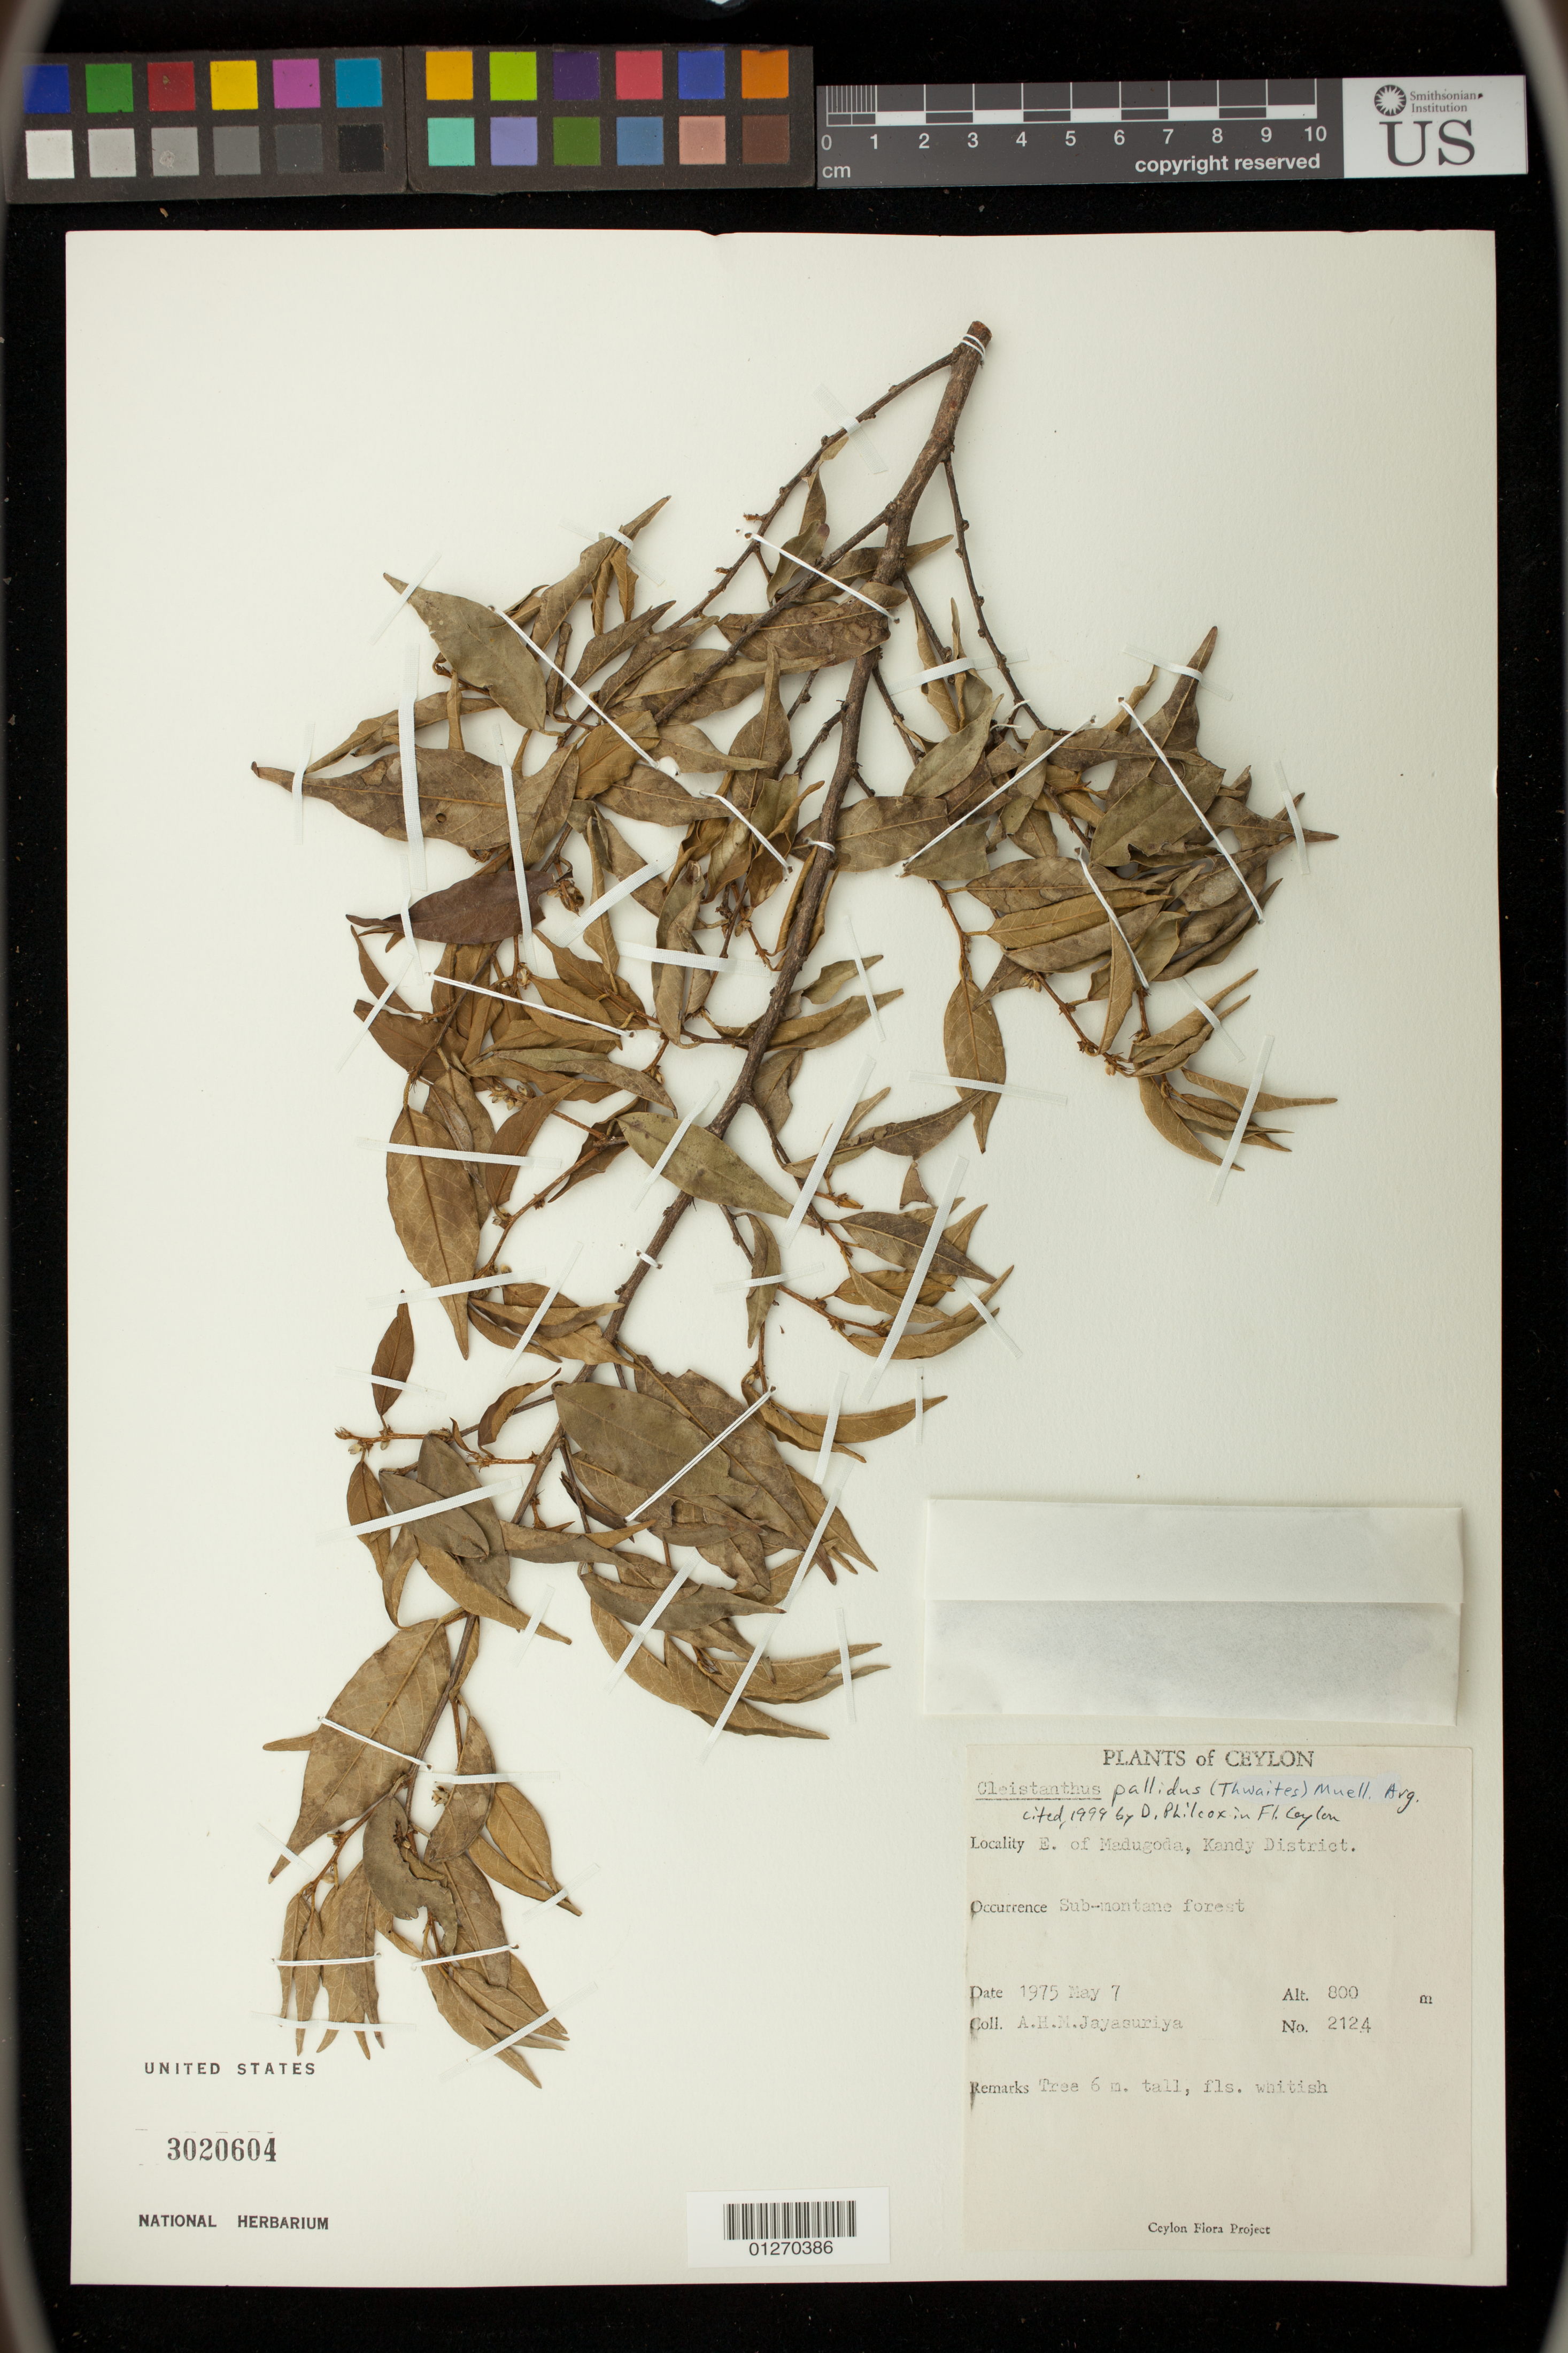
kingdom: Plantae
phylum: Tracheophyta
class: Magnoliopsida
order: Malpighiales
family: Phyllanthaceae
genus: Cleistanthus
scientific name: Cleistanthus pallidus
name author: (Thwaites) Müll. Arg.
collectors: A. H. Jayasuriya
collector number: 2124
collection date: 1975-05-07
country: Sri Lanka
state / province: Central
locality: E. of Madugoda, Kandy District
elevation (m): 800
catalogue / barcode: US 3020604